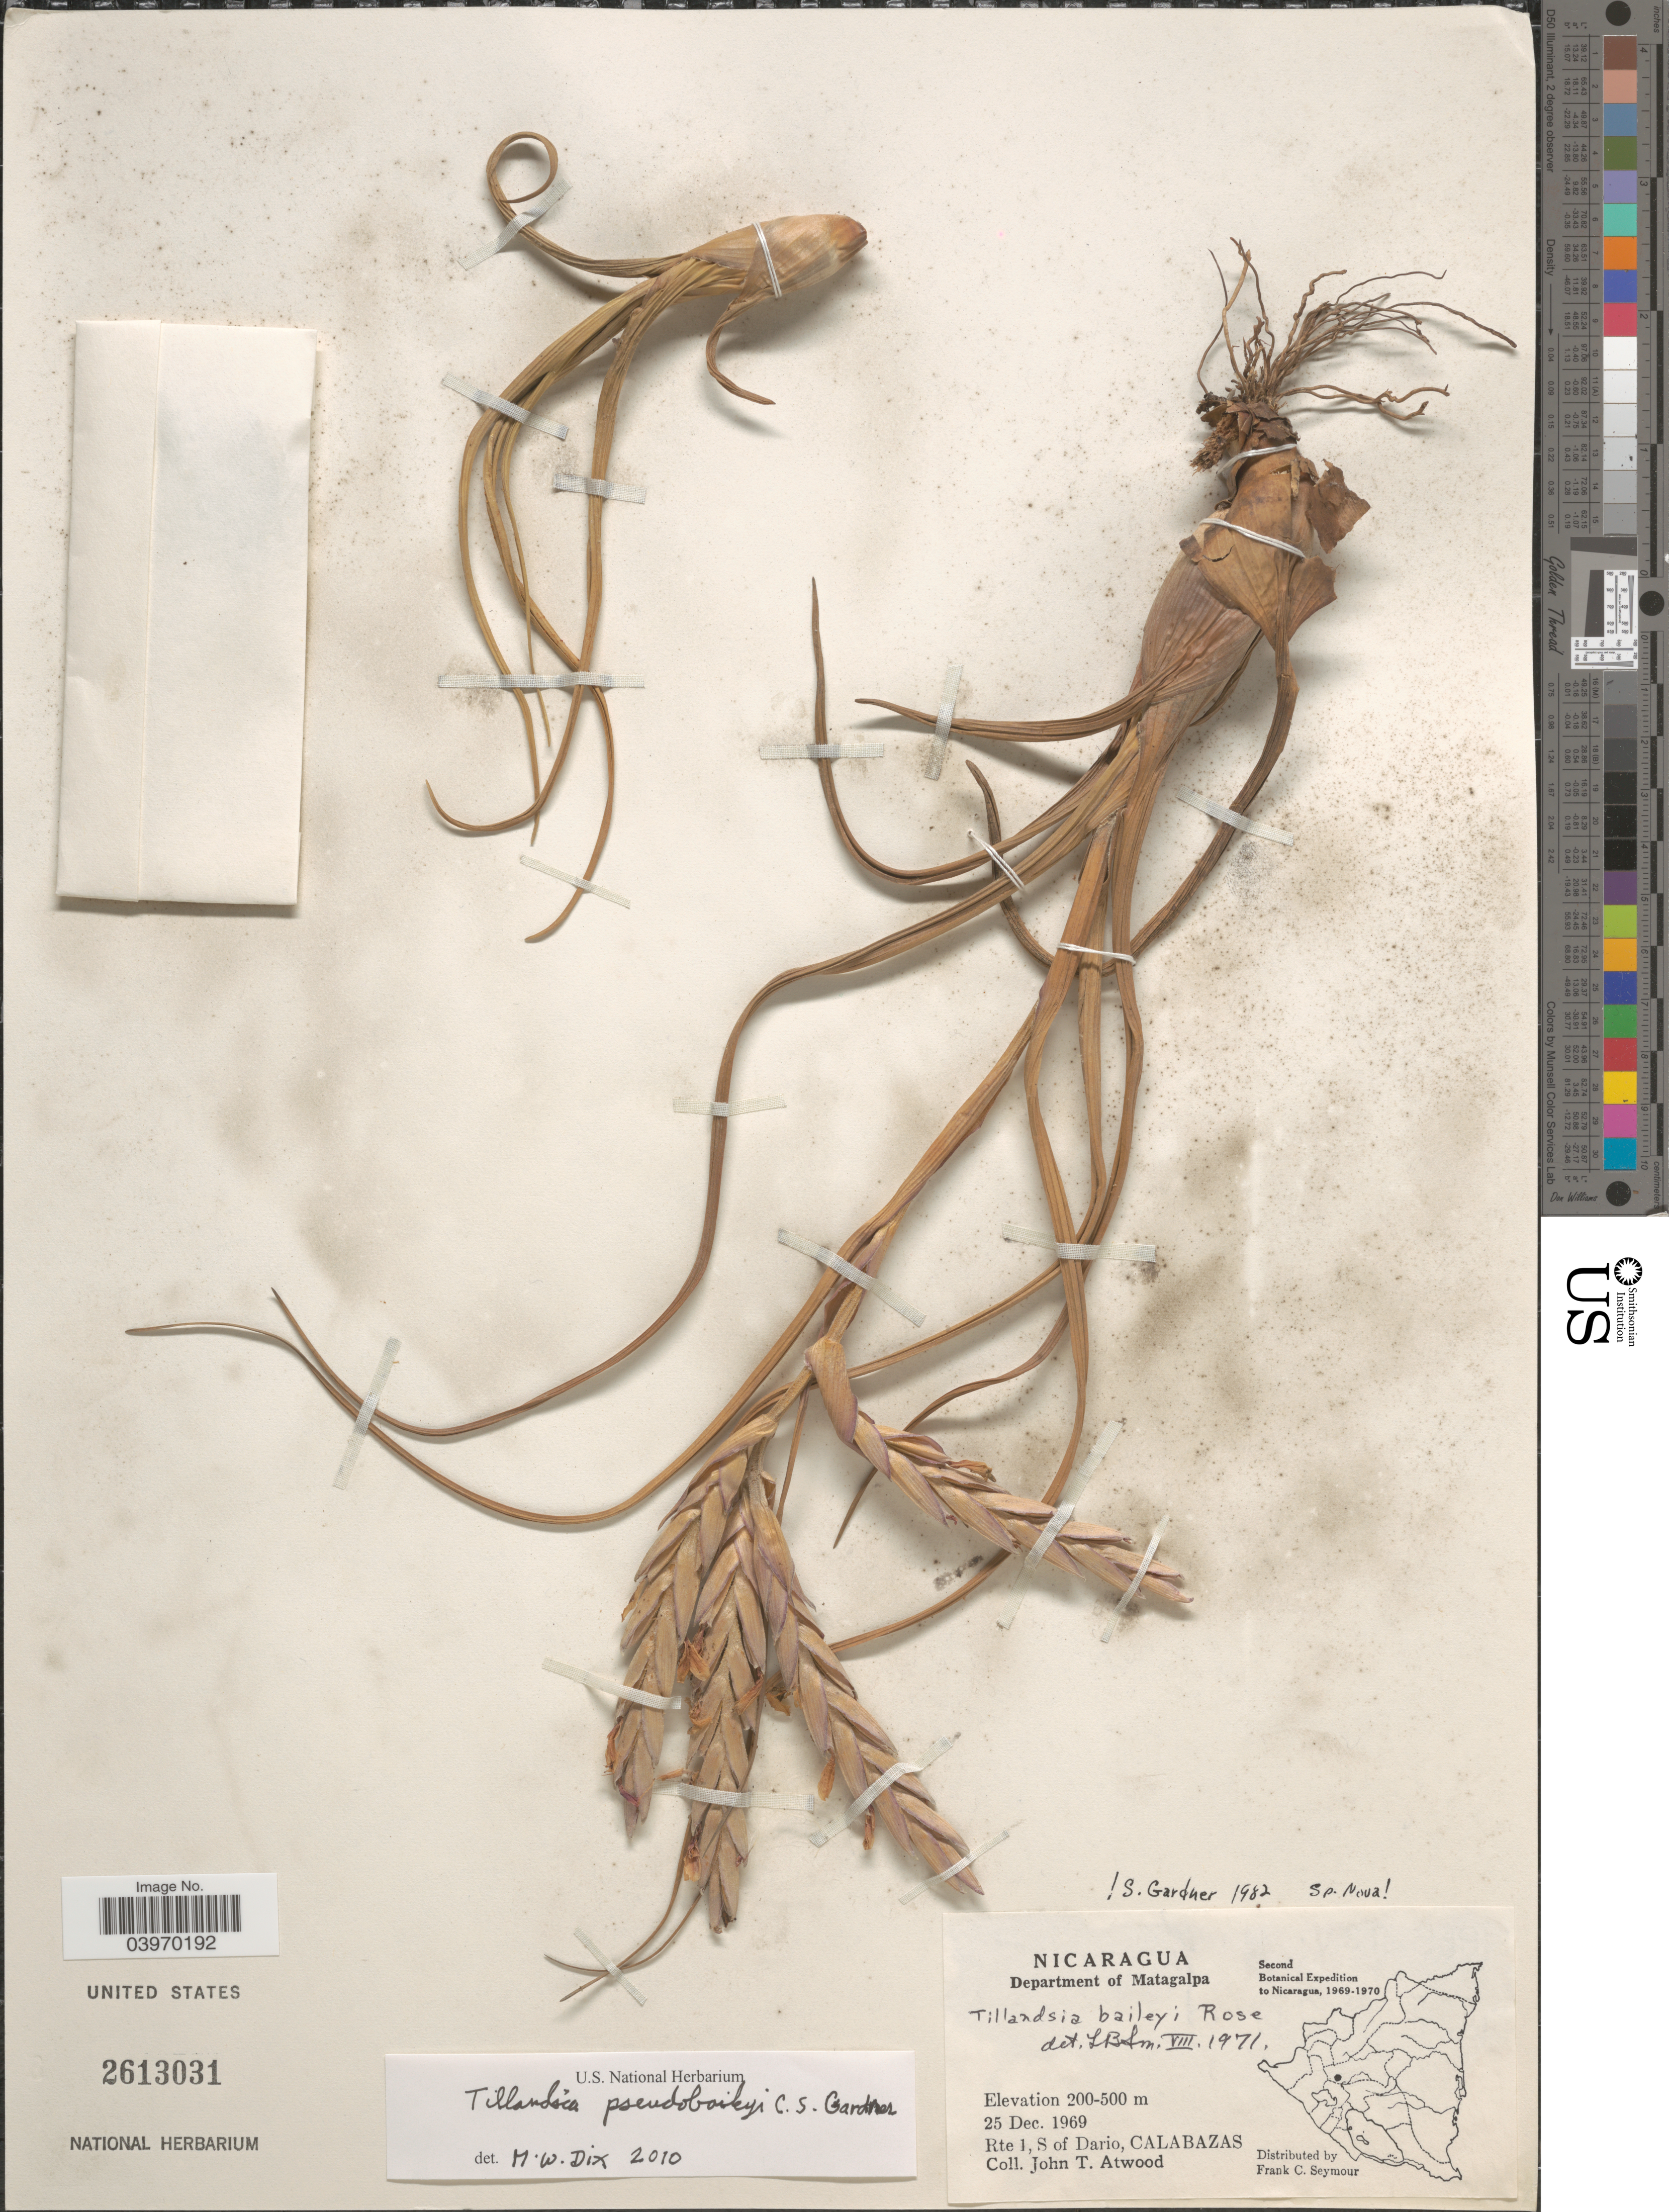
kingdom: Plantae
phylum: Tracheophyta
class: Liliopsida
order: Poales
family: Bromeliaceae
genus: Tillandsia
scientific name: Tillandsia baileyi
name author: Rose ex Small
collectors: J. T. Atwood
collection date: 1969-12-25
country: Nicaragua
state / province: Matagalpa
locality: Department of Matagalpa. Rte 1, S of Dario, Calabazas.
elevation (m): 200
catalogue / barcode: US 2613031